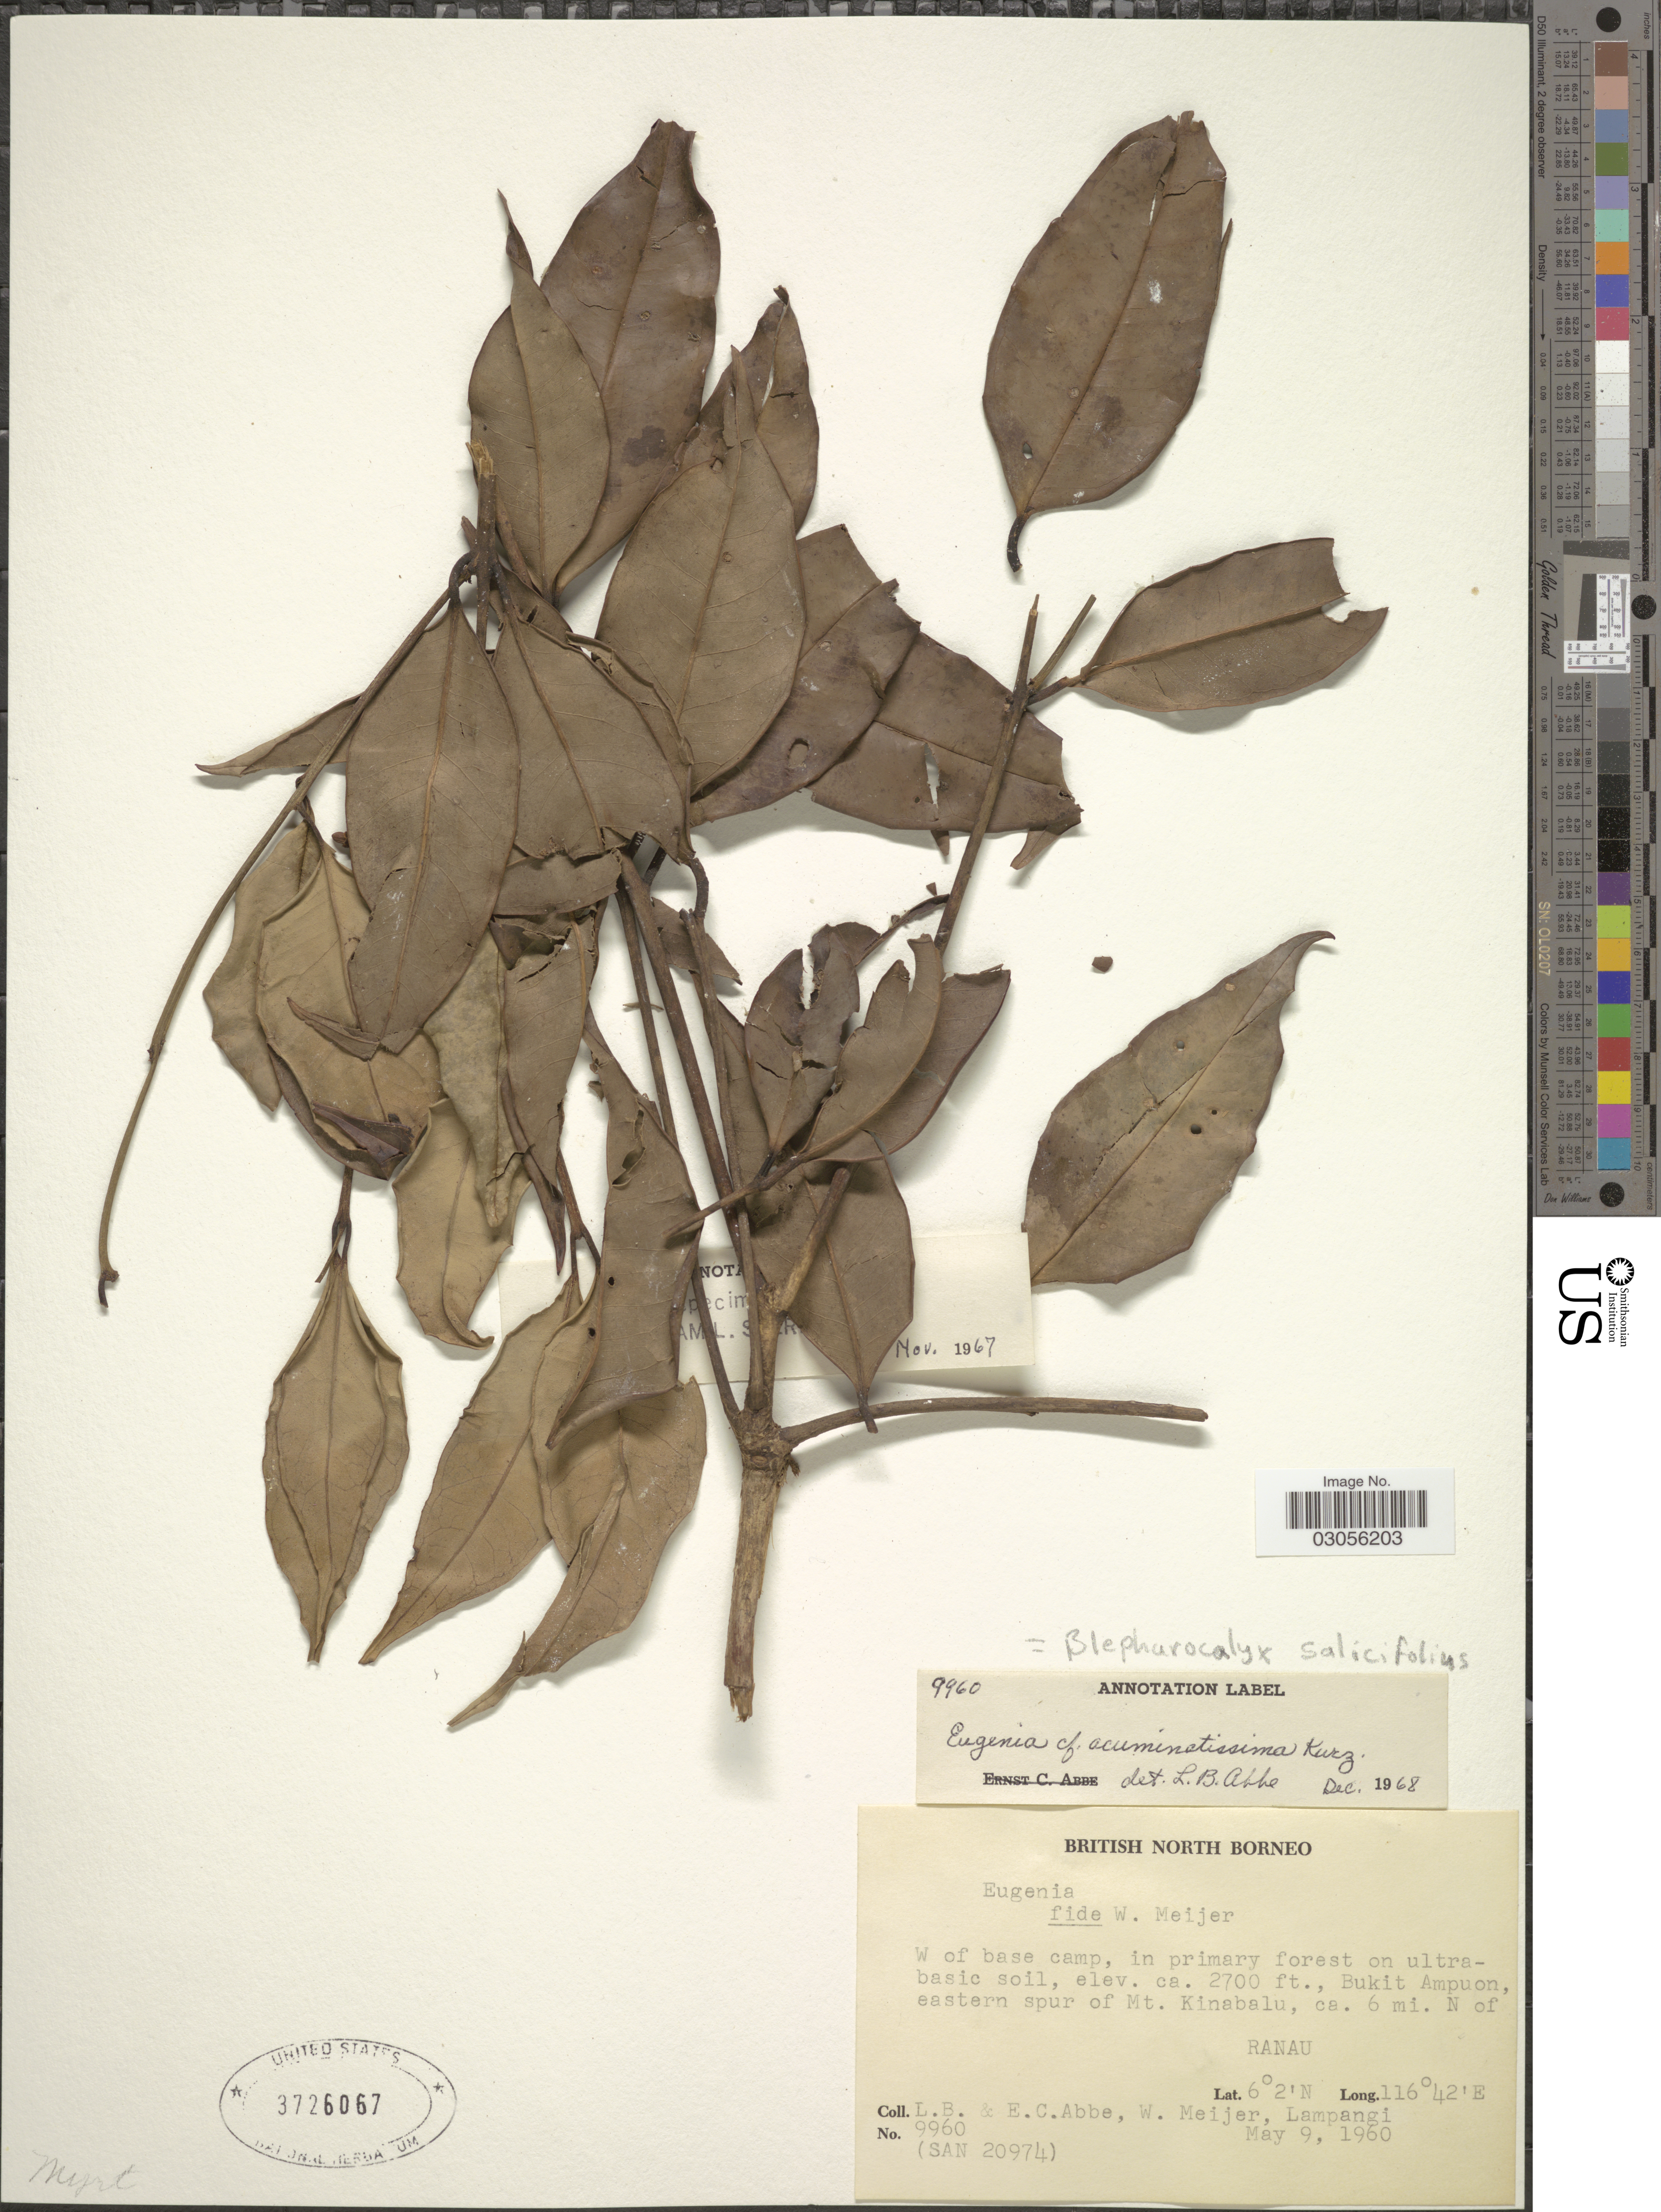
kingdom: Plantae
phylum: Tracheophyta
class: Magnoliopsida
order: Myrtales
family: Myrtaceae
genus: Syzygium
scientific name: Syzygium acuminatissimum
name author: (Blume) DC.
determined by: Beaman, J. H., Curator (MSC), Michigan State University (UNITED STATES)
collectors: L. B. Abbe, E. C. Abbe, W. Meijer & Lampangi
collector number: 9960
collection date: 1960-05-09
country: Malaysia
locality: British North Borneo. W of base camp, in primary forest on ultrabasic soil, Bukit Ampuon, eastern spur of Mt. Kinabalu, ca. 6 mi. N of Ranau.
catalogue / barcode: US 3726067